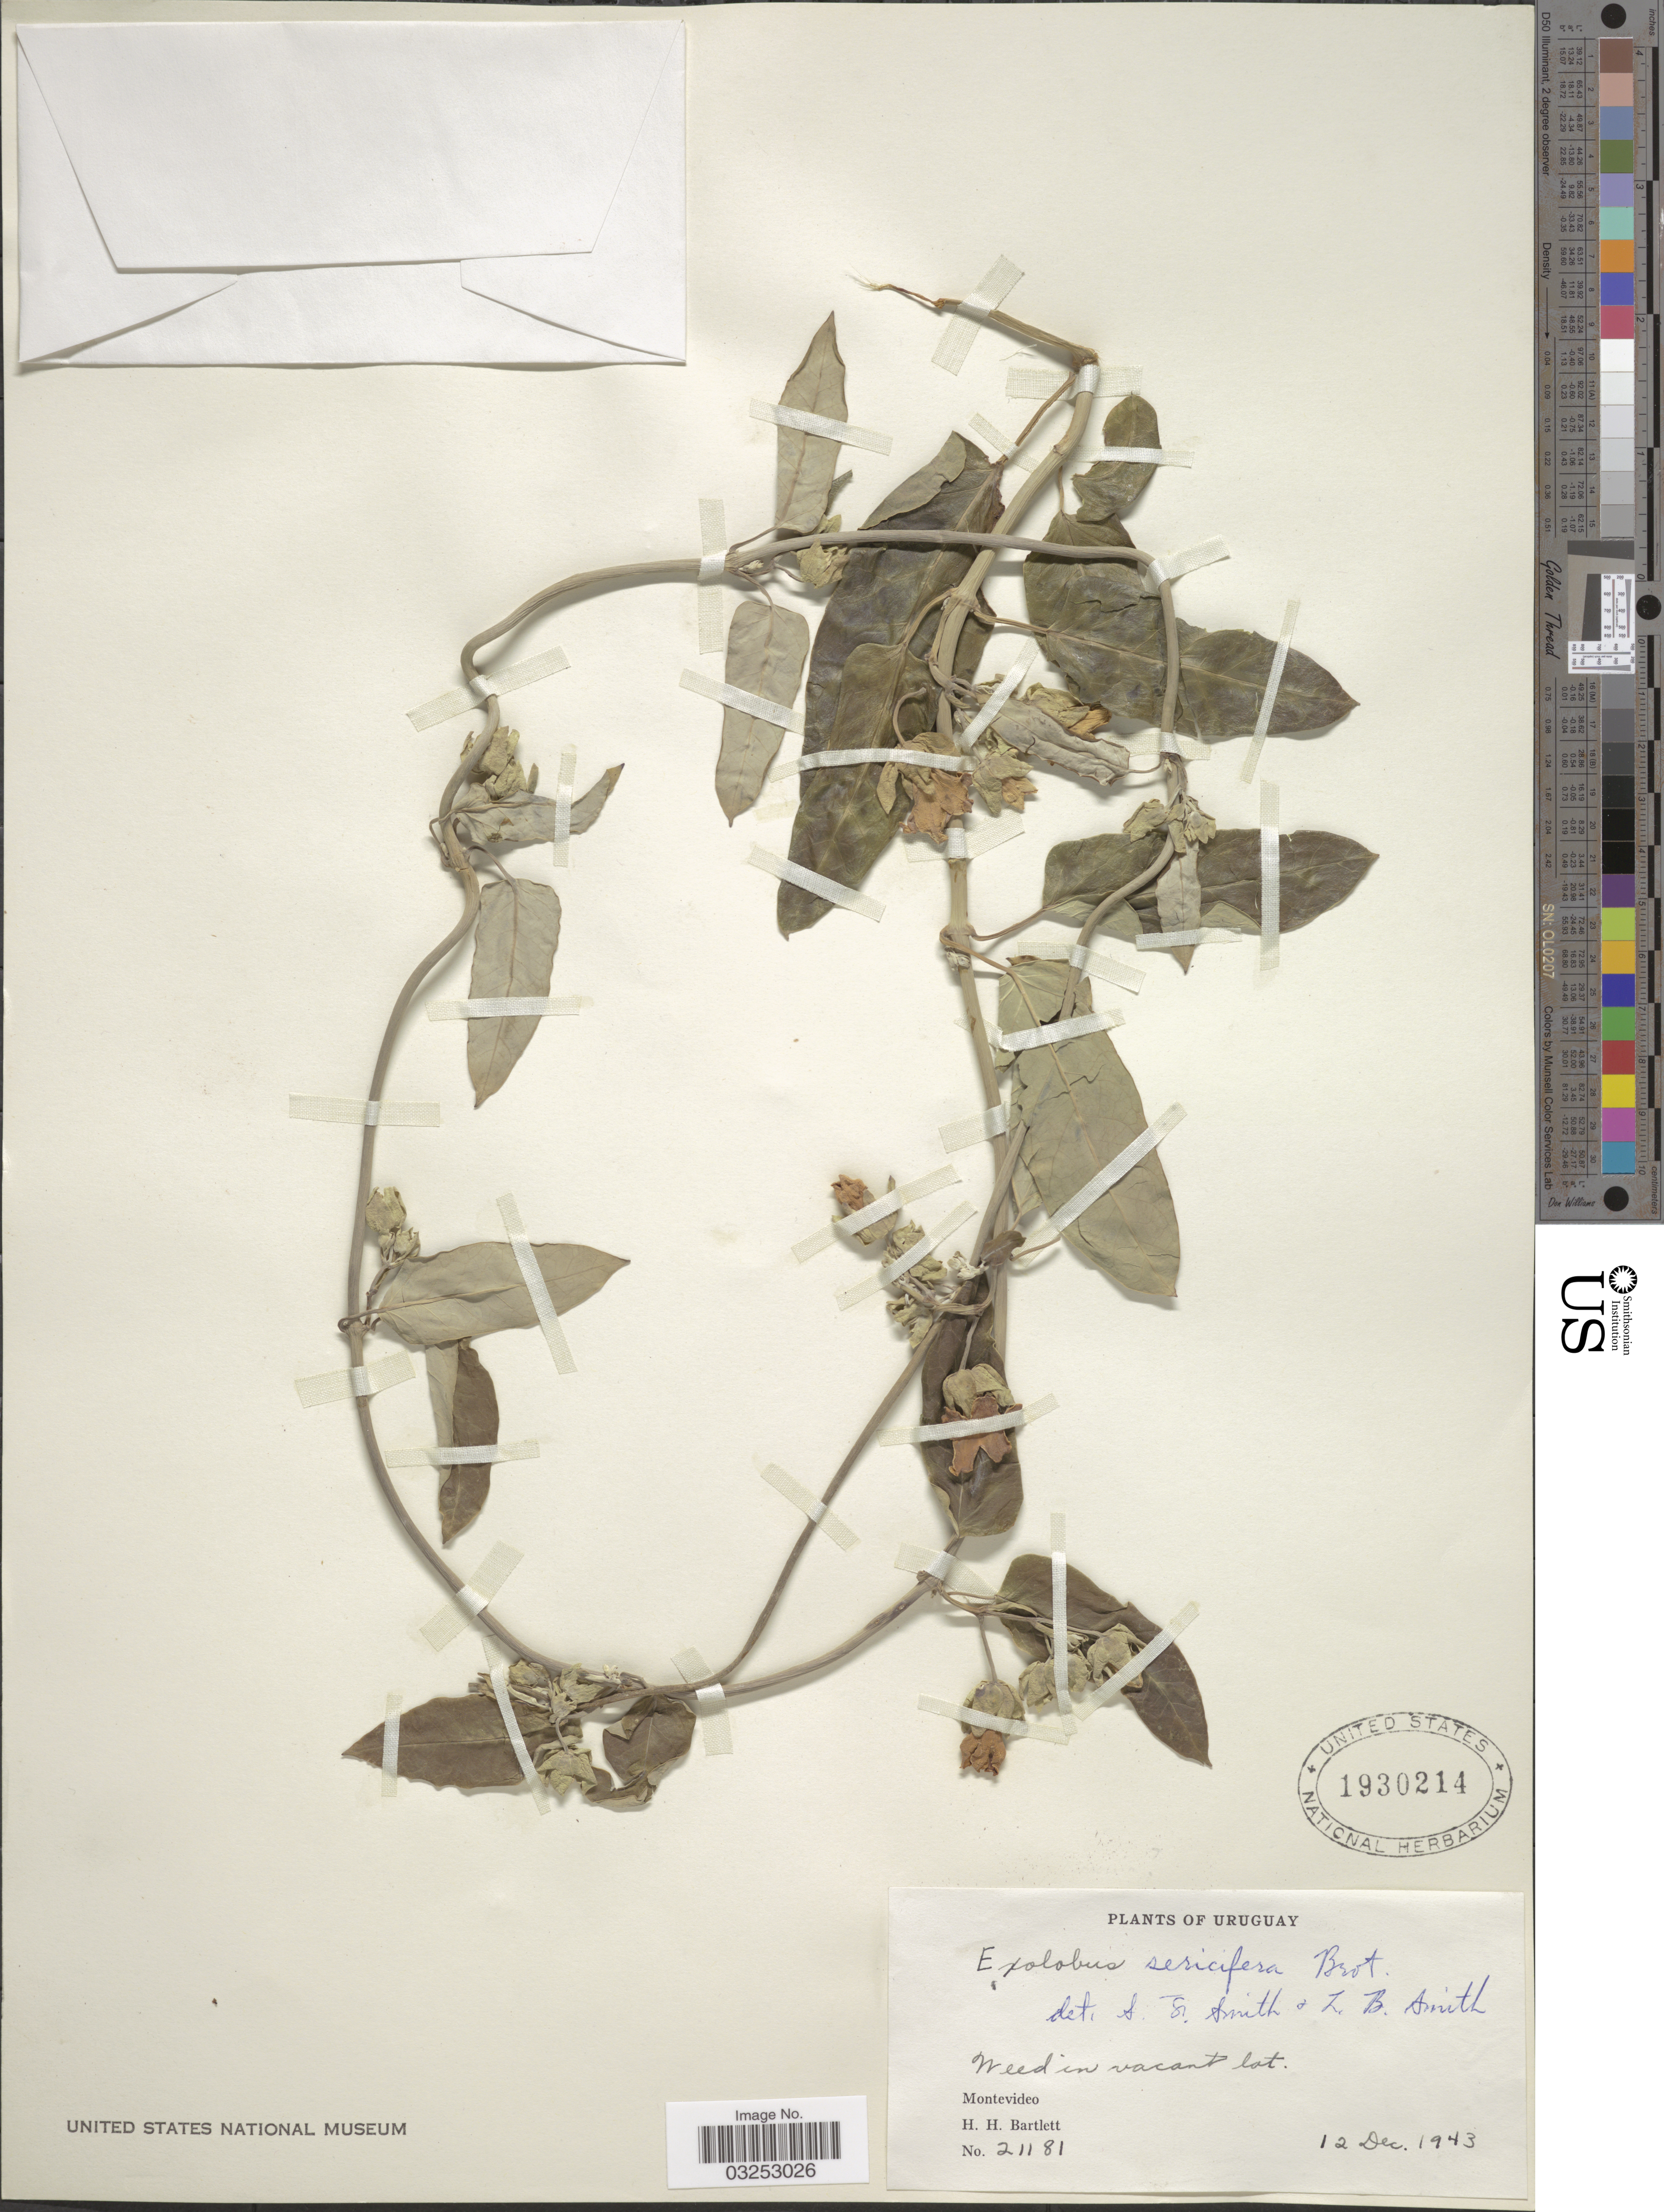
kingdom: Plantae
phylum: Tracheophyta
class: Magnoliopsida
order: Gentianales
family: Apocynaceae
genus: Araujia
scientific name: Araujia sericifera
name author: Brot.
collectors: H. H. Bartlett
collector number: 21181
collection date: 1943-12-12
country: Uruguay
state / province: Montevideo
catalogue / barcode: US 1930214